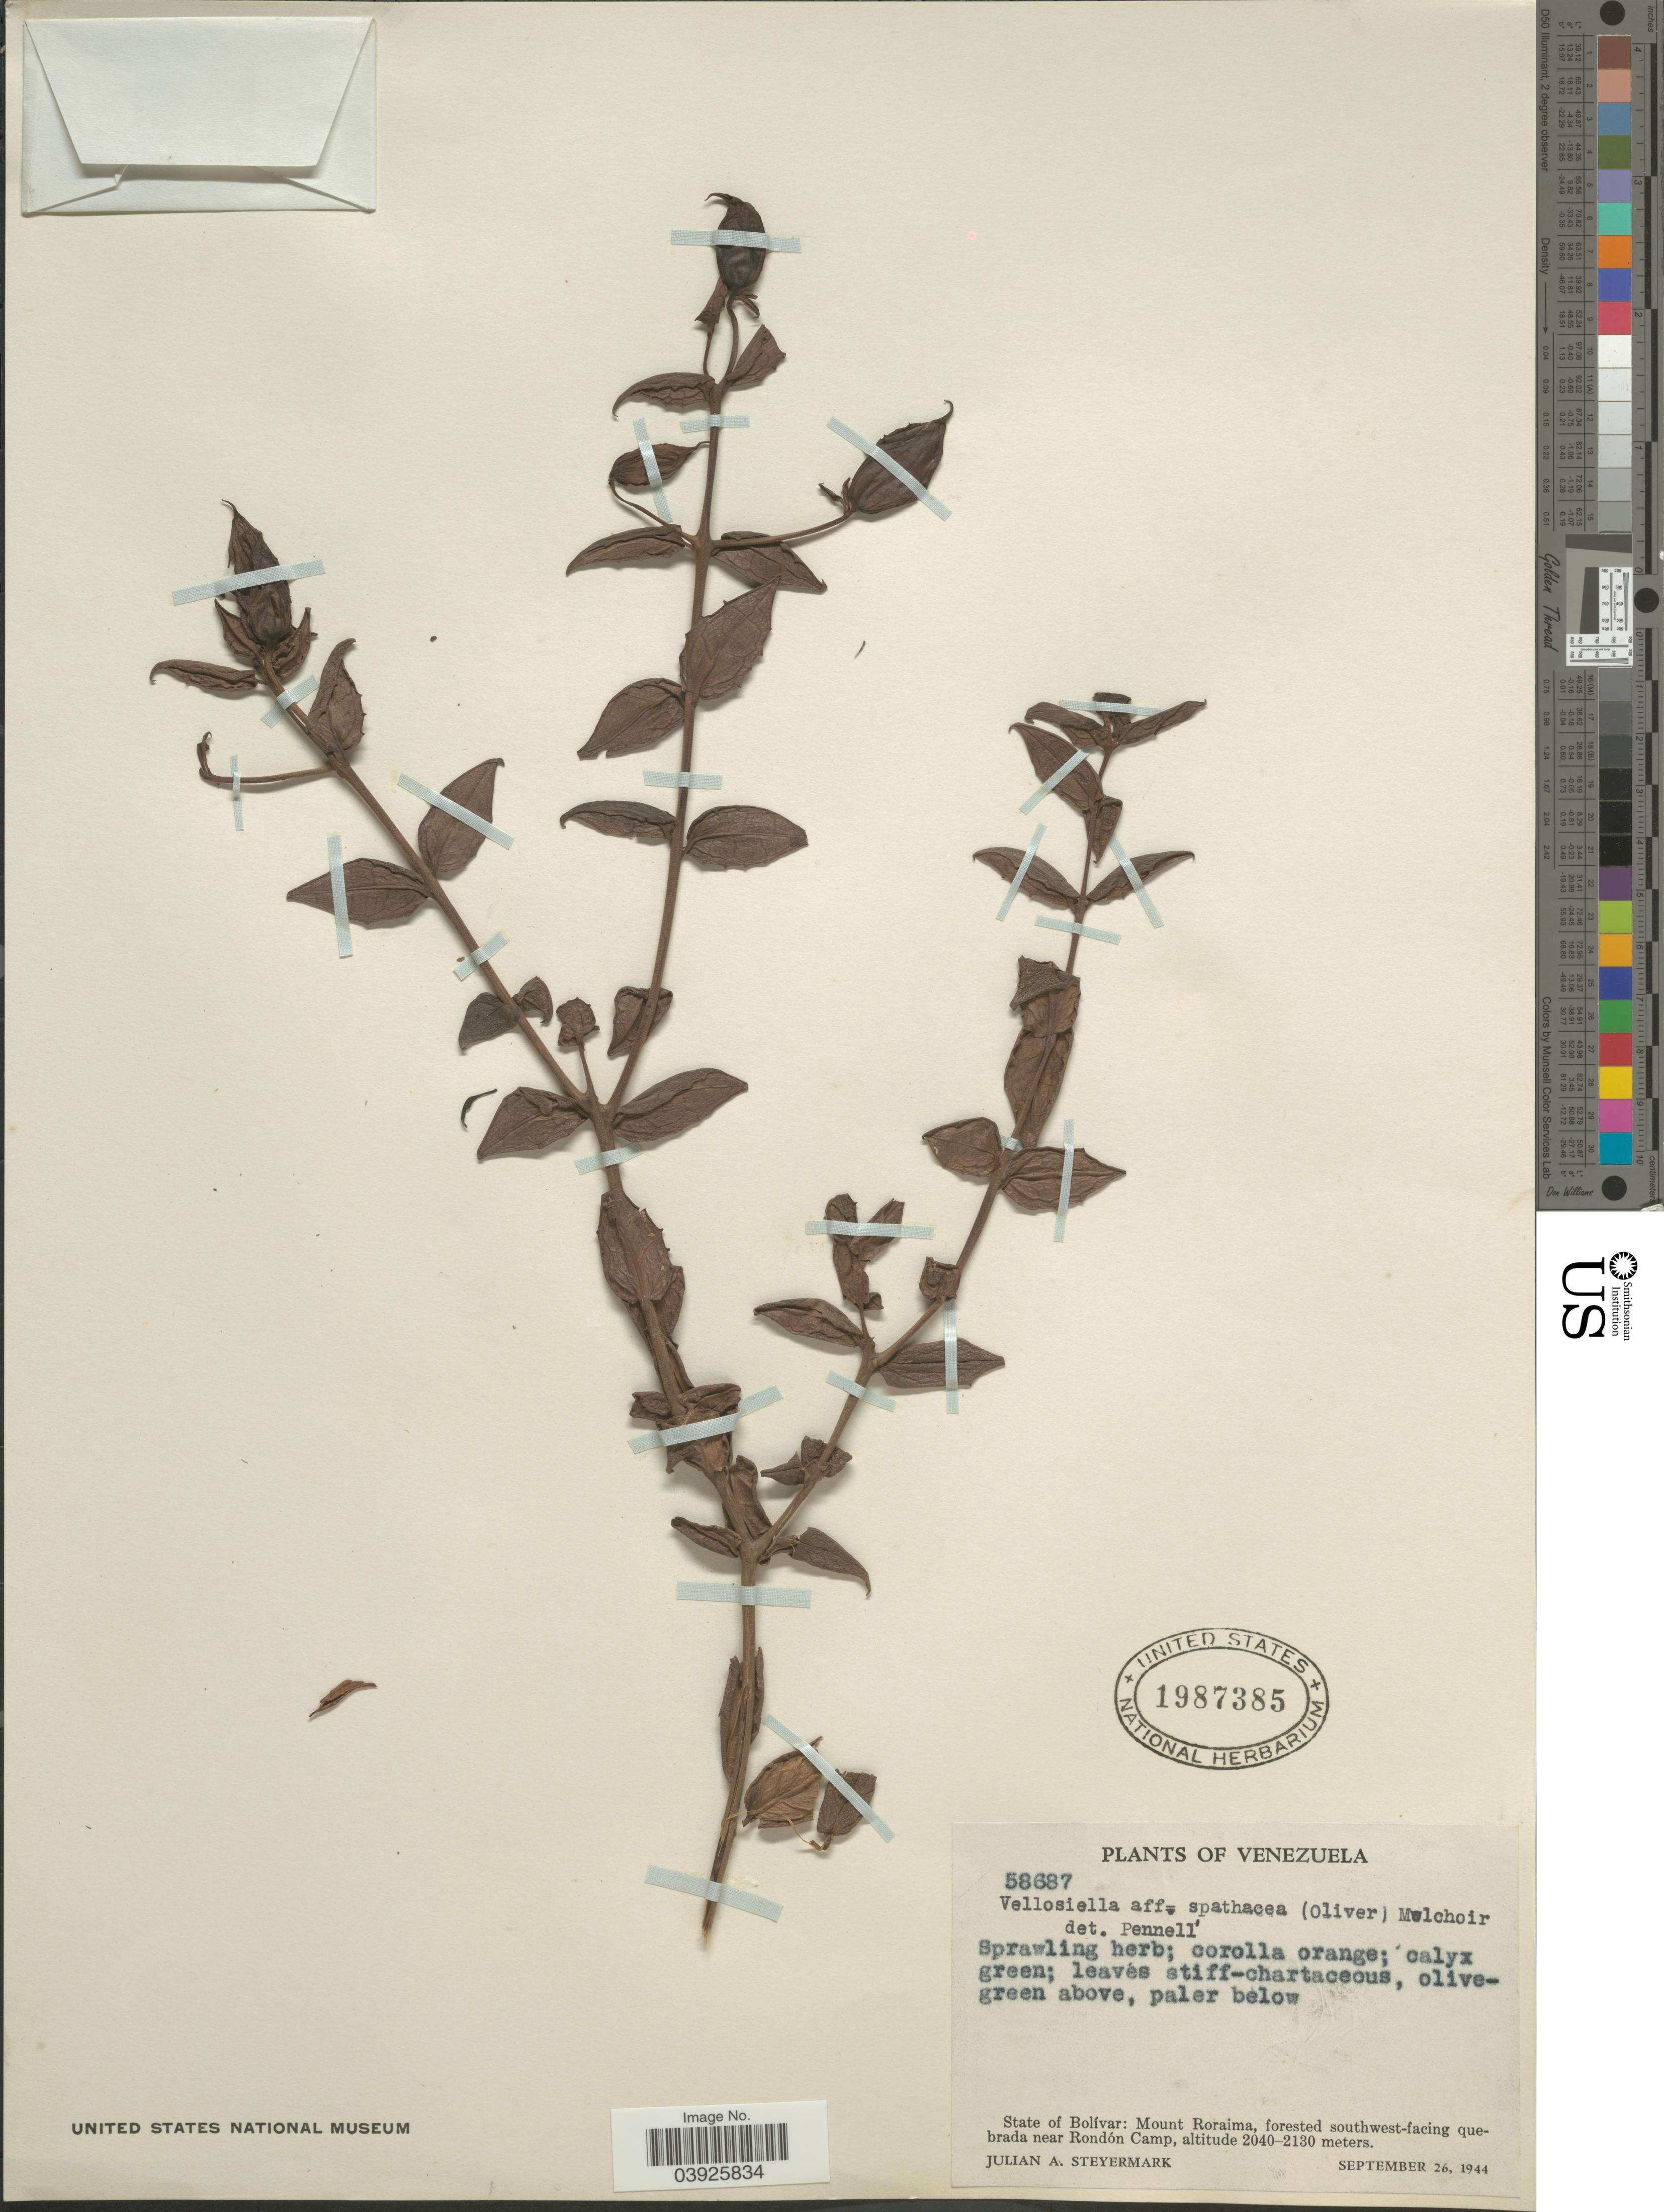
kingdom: Plantae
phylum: Tracheophyta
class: Magnoliopsida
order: Lamiales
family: Orobanchaceae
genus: Vellosiella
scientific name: Vellosiella spathacea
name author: (Oliv.) Melch.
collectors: J. Steyermark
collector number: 58687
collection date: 1944-09-26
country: Venezuela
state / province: Bolivar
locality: Mount Roraima, forested southwest-facing quebrada near Rondón Camp.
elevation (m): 2040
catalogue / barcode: US 1987385